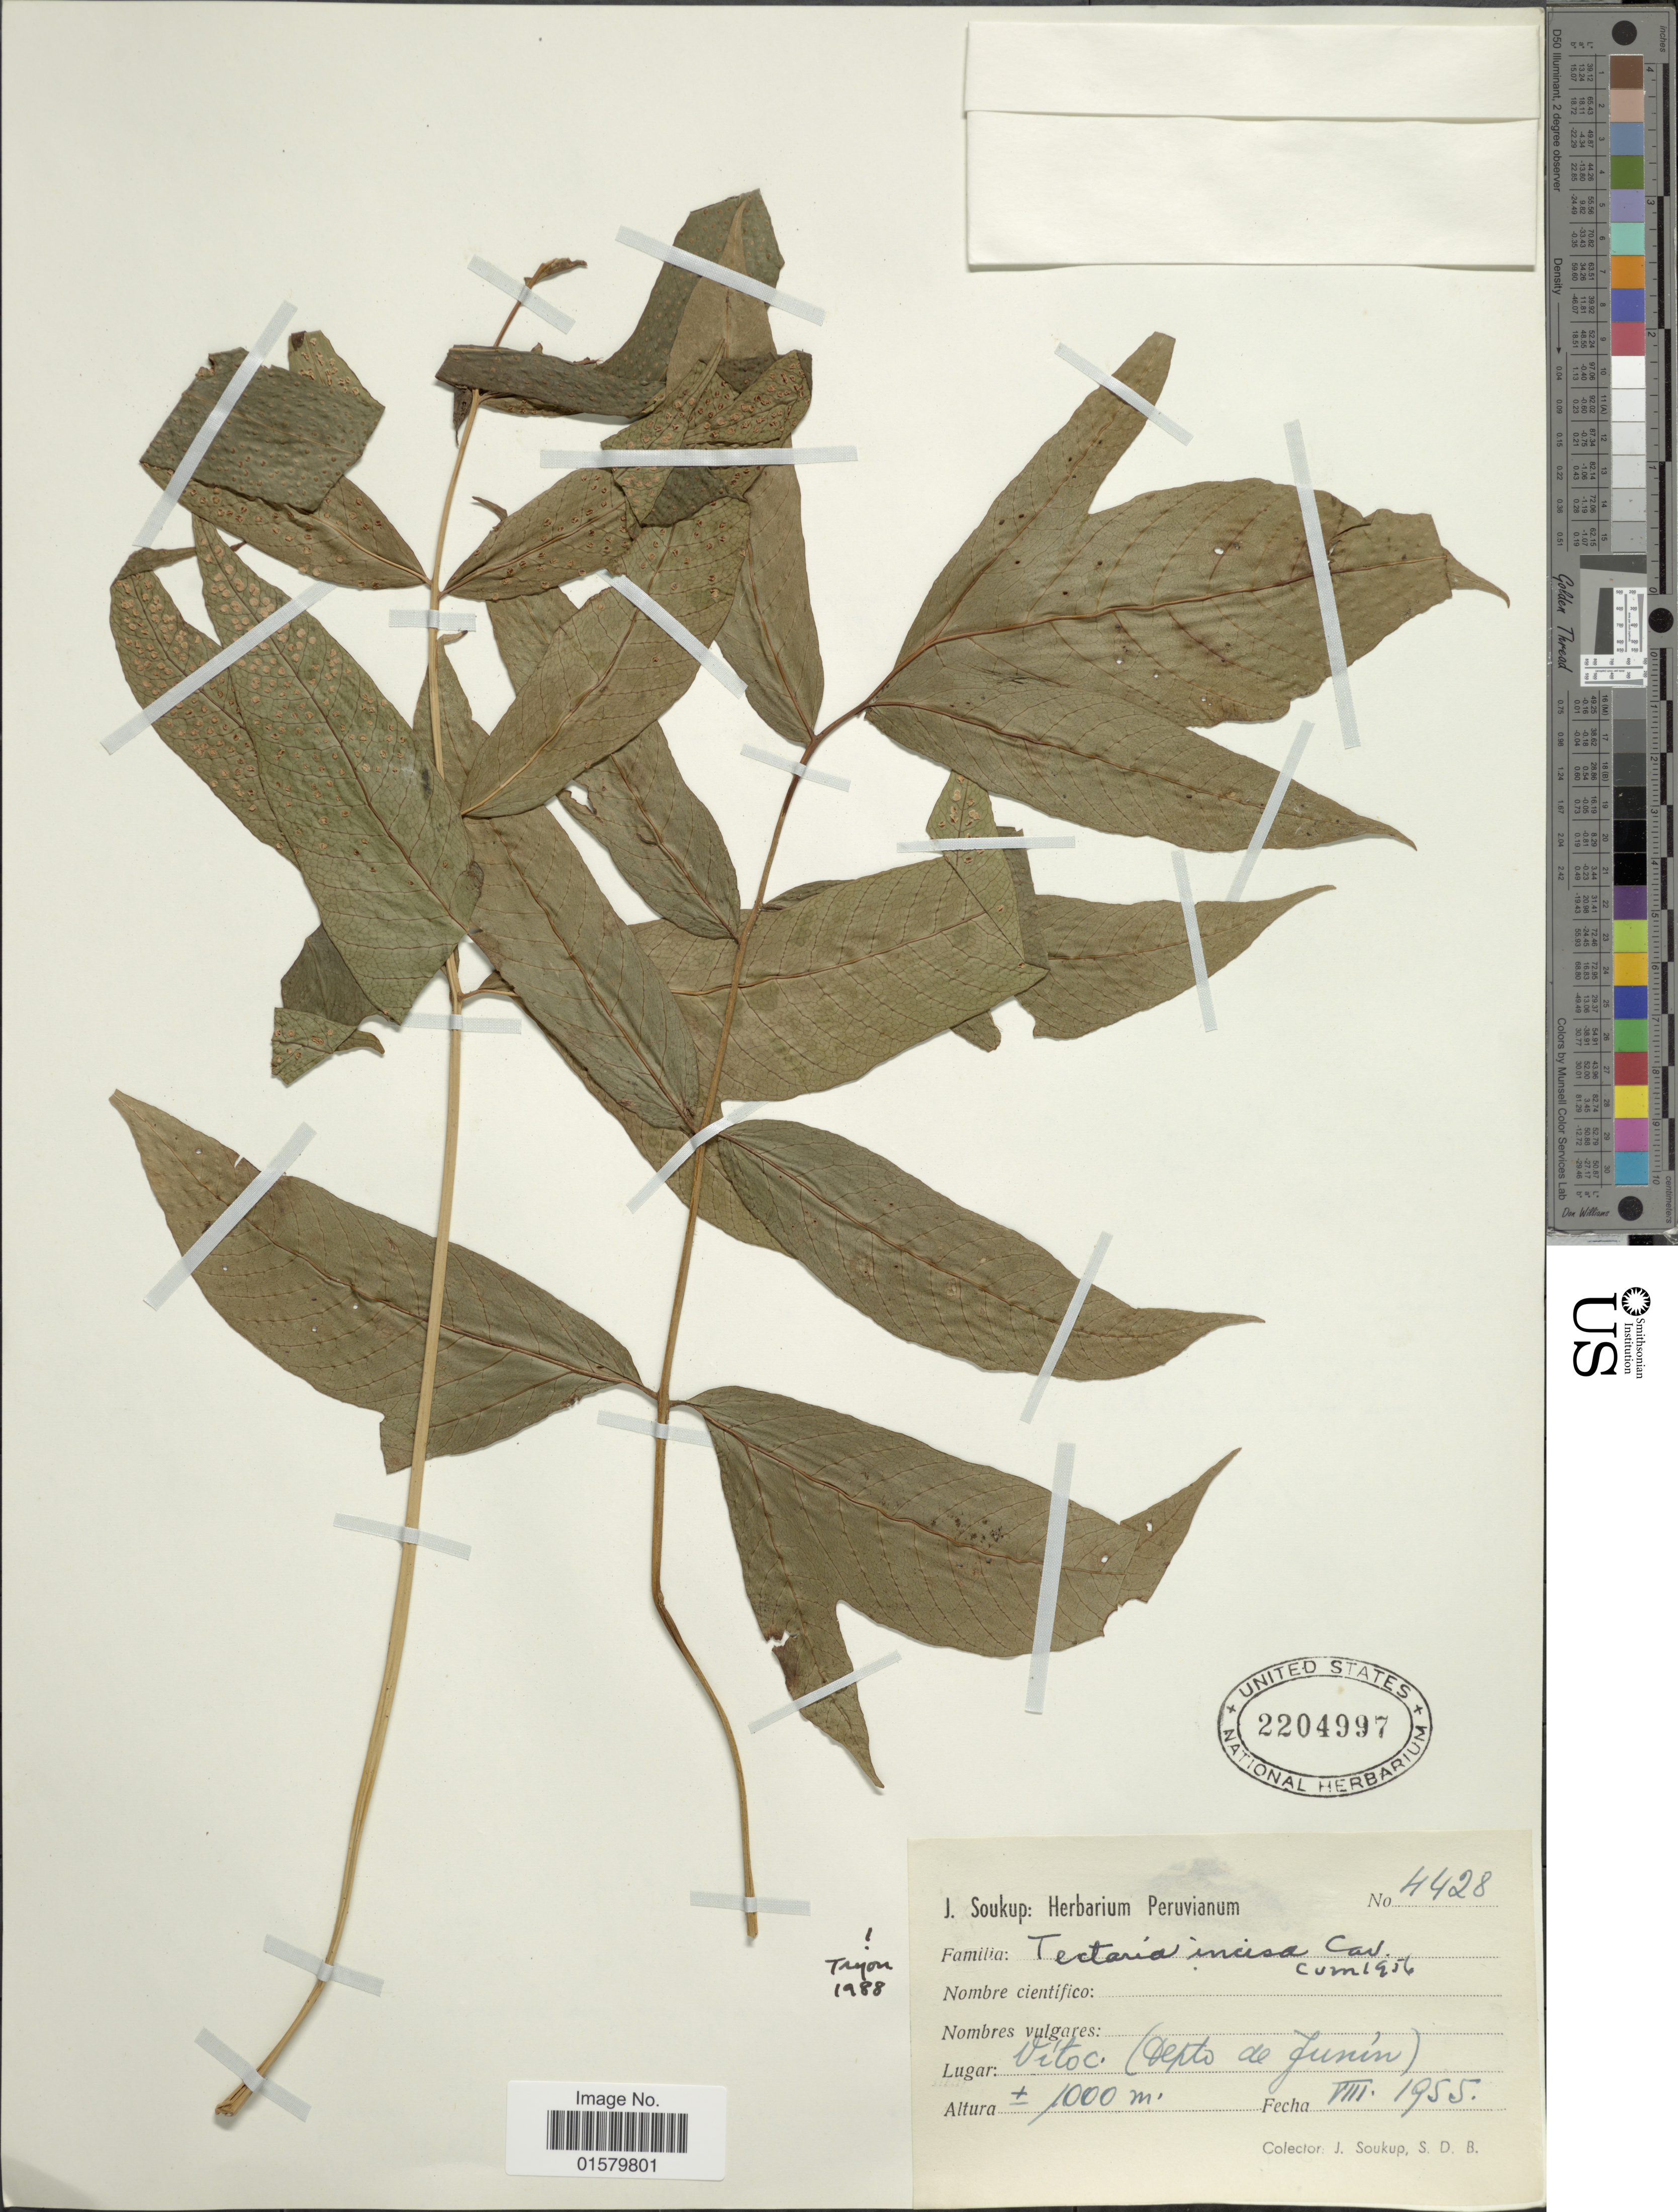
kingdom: Plantae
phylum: Tracheophyta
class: Polypodiopsida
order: Polypodiales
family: Tectariaceae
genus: Tectaria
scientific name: Tectaria incisa var. incisa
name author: Cav.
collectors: J. Soukup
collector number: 4428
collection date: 1955-08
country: Peru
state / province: Junín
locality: Vitoc (Depto de Junin)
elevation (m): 1000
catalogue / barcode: US 2204997